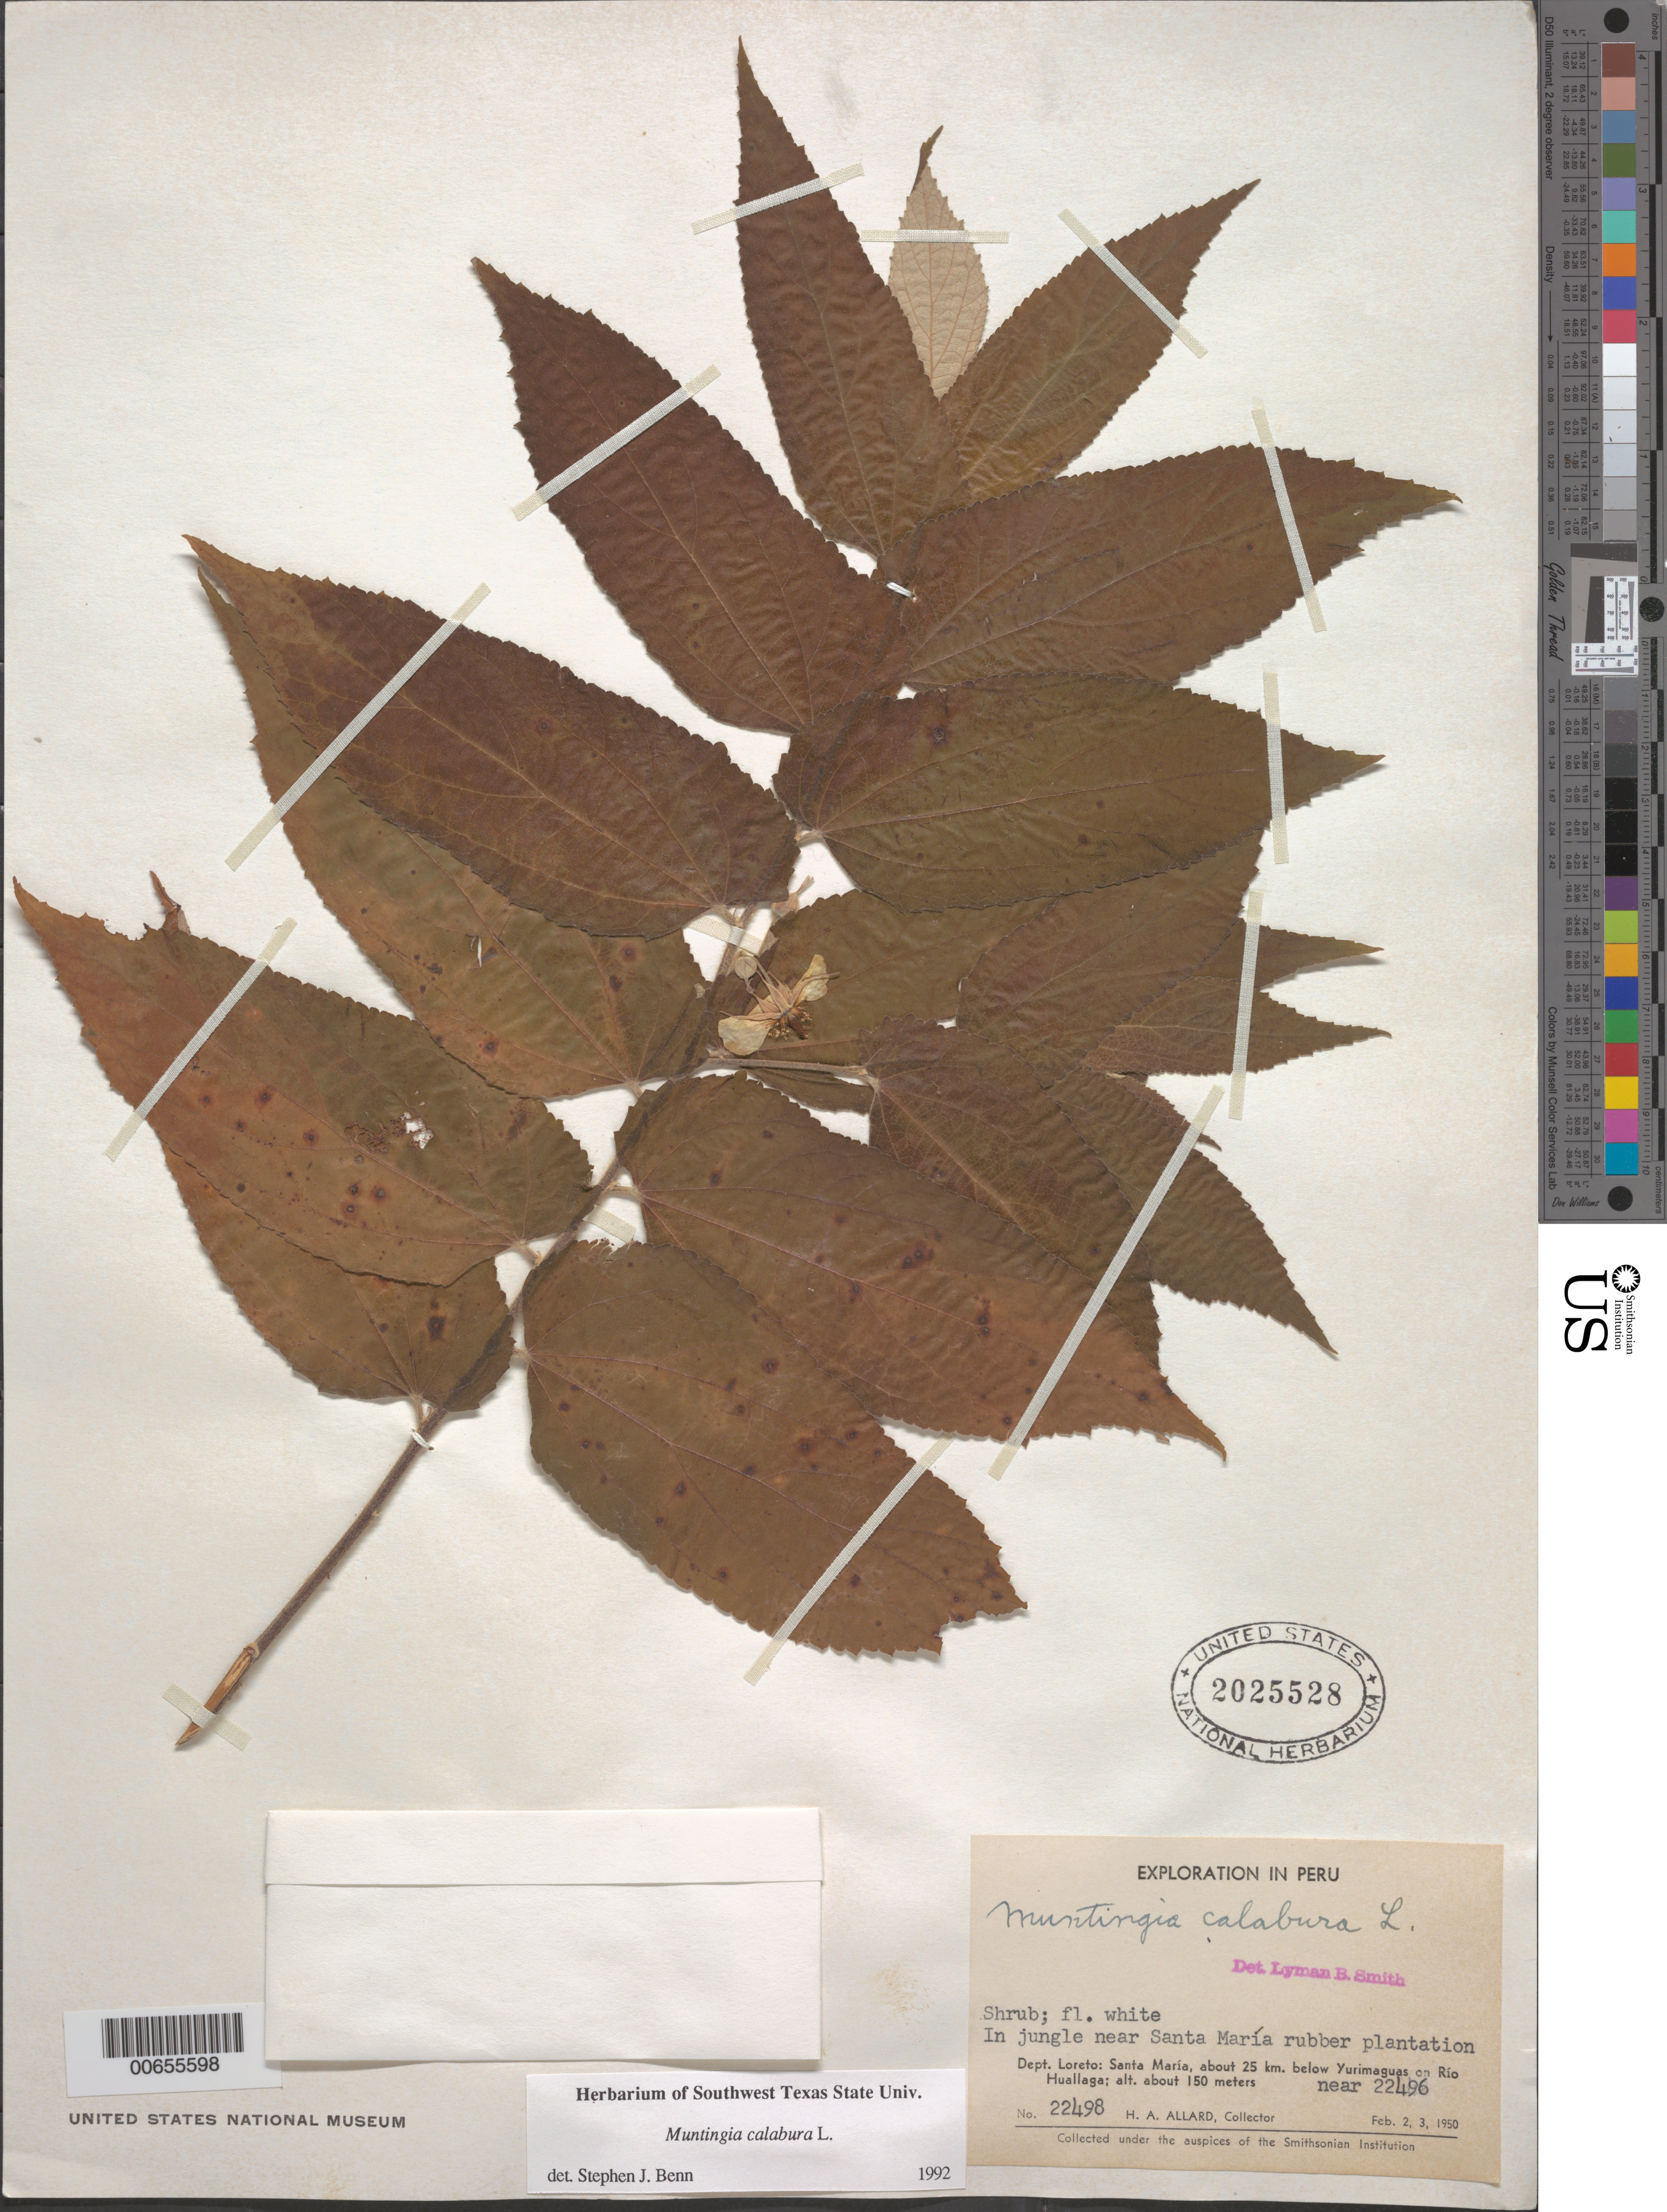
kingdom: Plantae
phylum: Tracheophyta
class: Magnoliopsida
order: Malvales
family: Muntingiaceae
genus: Muntingia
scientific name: Muntingia calabura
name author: L.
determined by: Benn, S. J.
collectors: H. A. Allard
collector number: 22498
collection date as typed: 02 Feb 1950 to 03 Feb 1950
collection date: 1950-02-02/1950-02-03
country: Peru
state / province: Loreto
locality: Santa María, about 25 km below Yurimaguas on Río Huallaga, near Santa María rubber plantation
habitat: Jungle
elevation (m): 150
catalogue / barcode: US 2025528